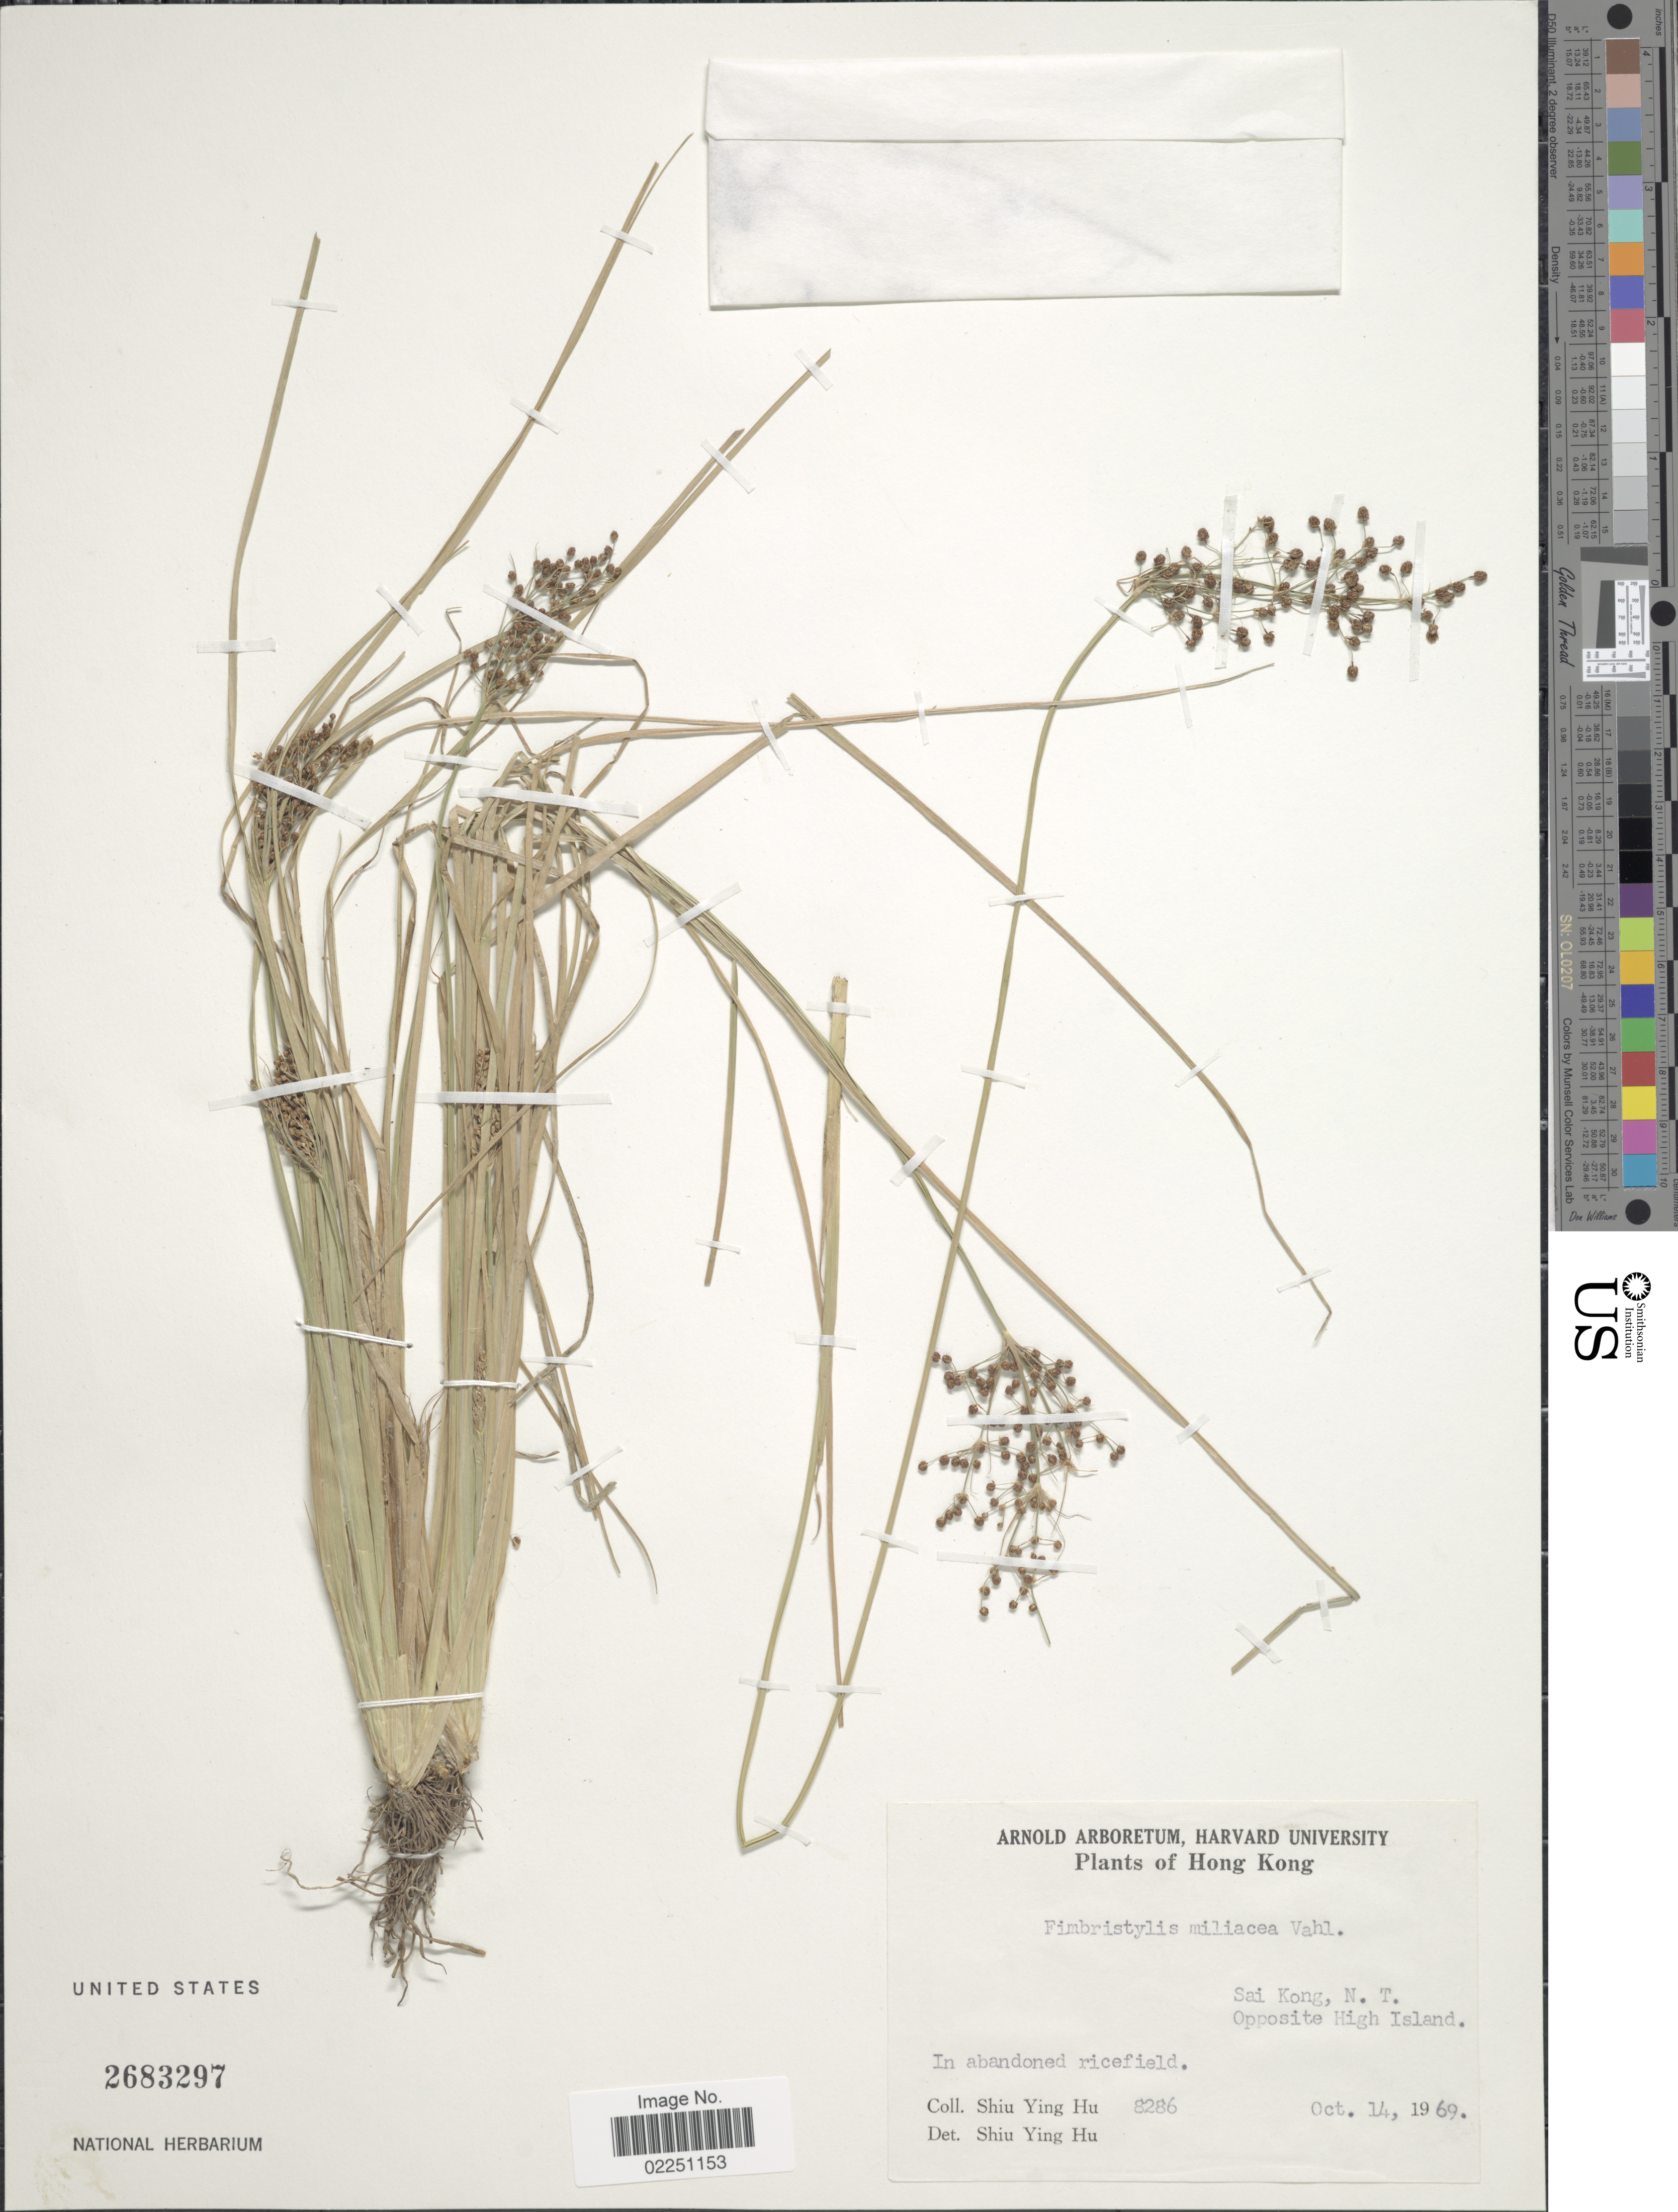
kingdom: Plantae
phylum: Tracheophyta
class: Liliopsida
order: Poales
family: Cyperaceae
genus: Fimbristylis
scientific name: Fimbristylis littoralis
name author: Gaudich.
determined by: Strong, M. T., (US), Smithsonian Institution - National Museum of Natural History (UNITED STATES)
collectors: S. Y. Hu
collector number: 8286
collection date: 1969-10-14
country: China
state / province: Hong Kong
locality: Sai Kong, N. T. Opposite High Island. In abandoned ricefield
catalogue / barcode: US 2683297